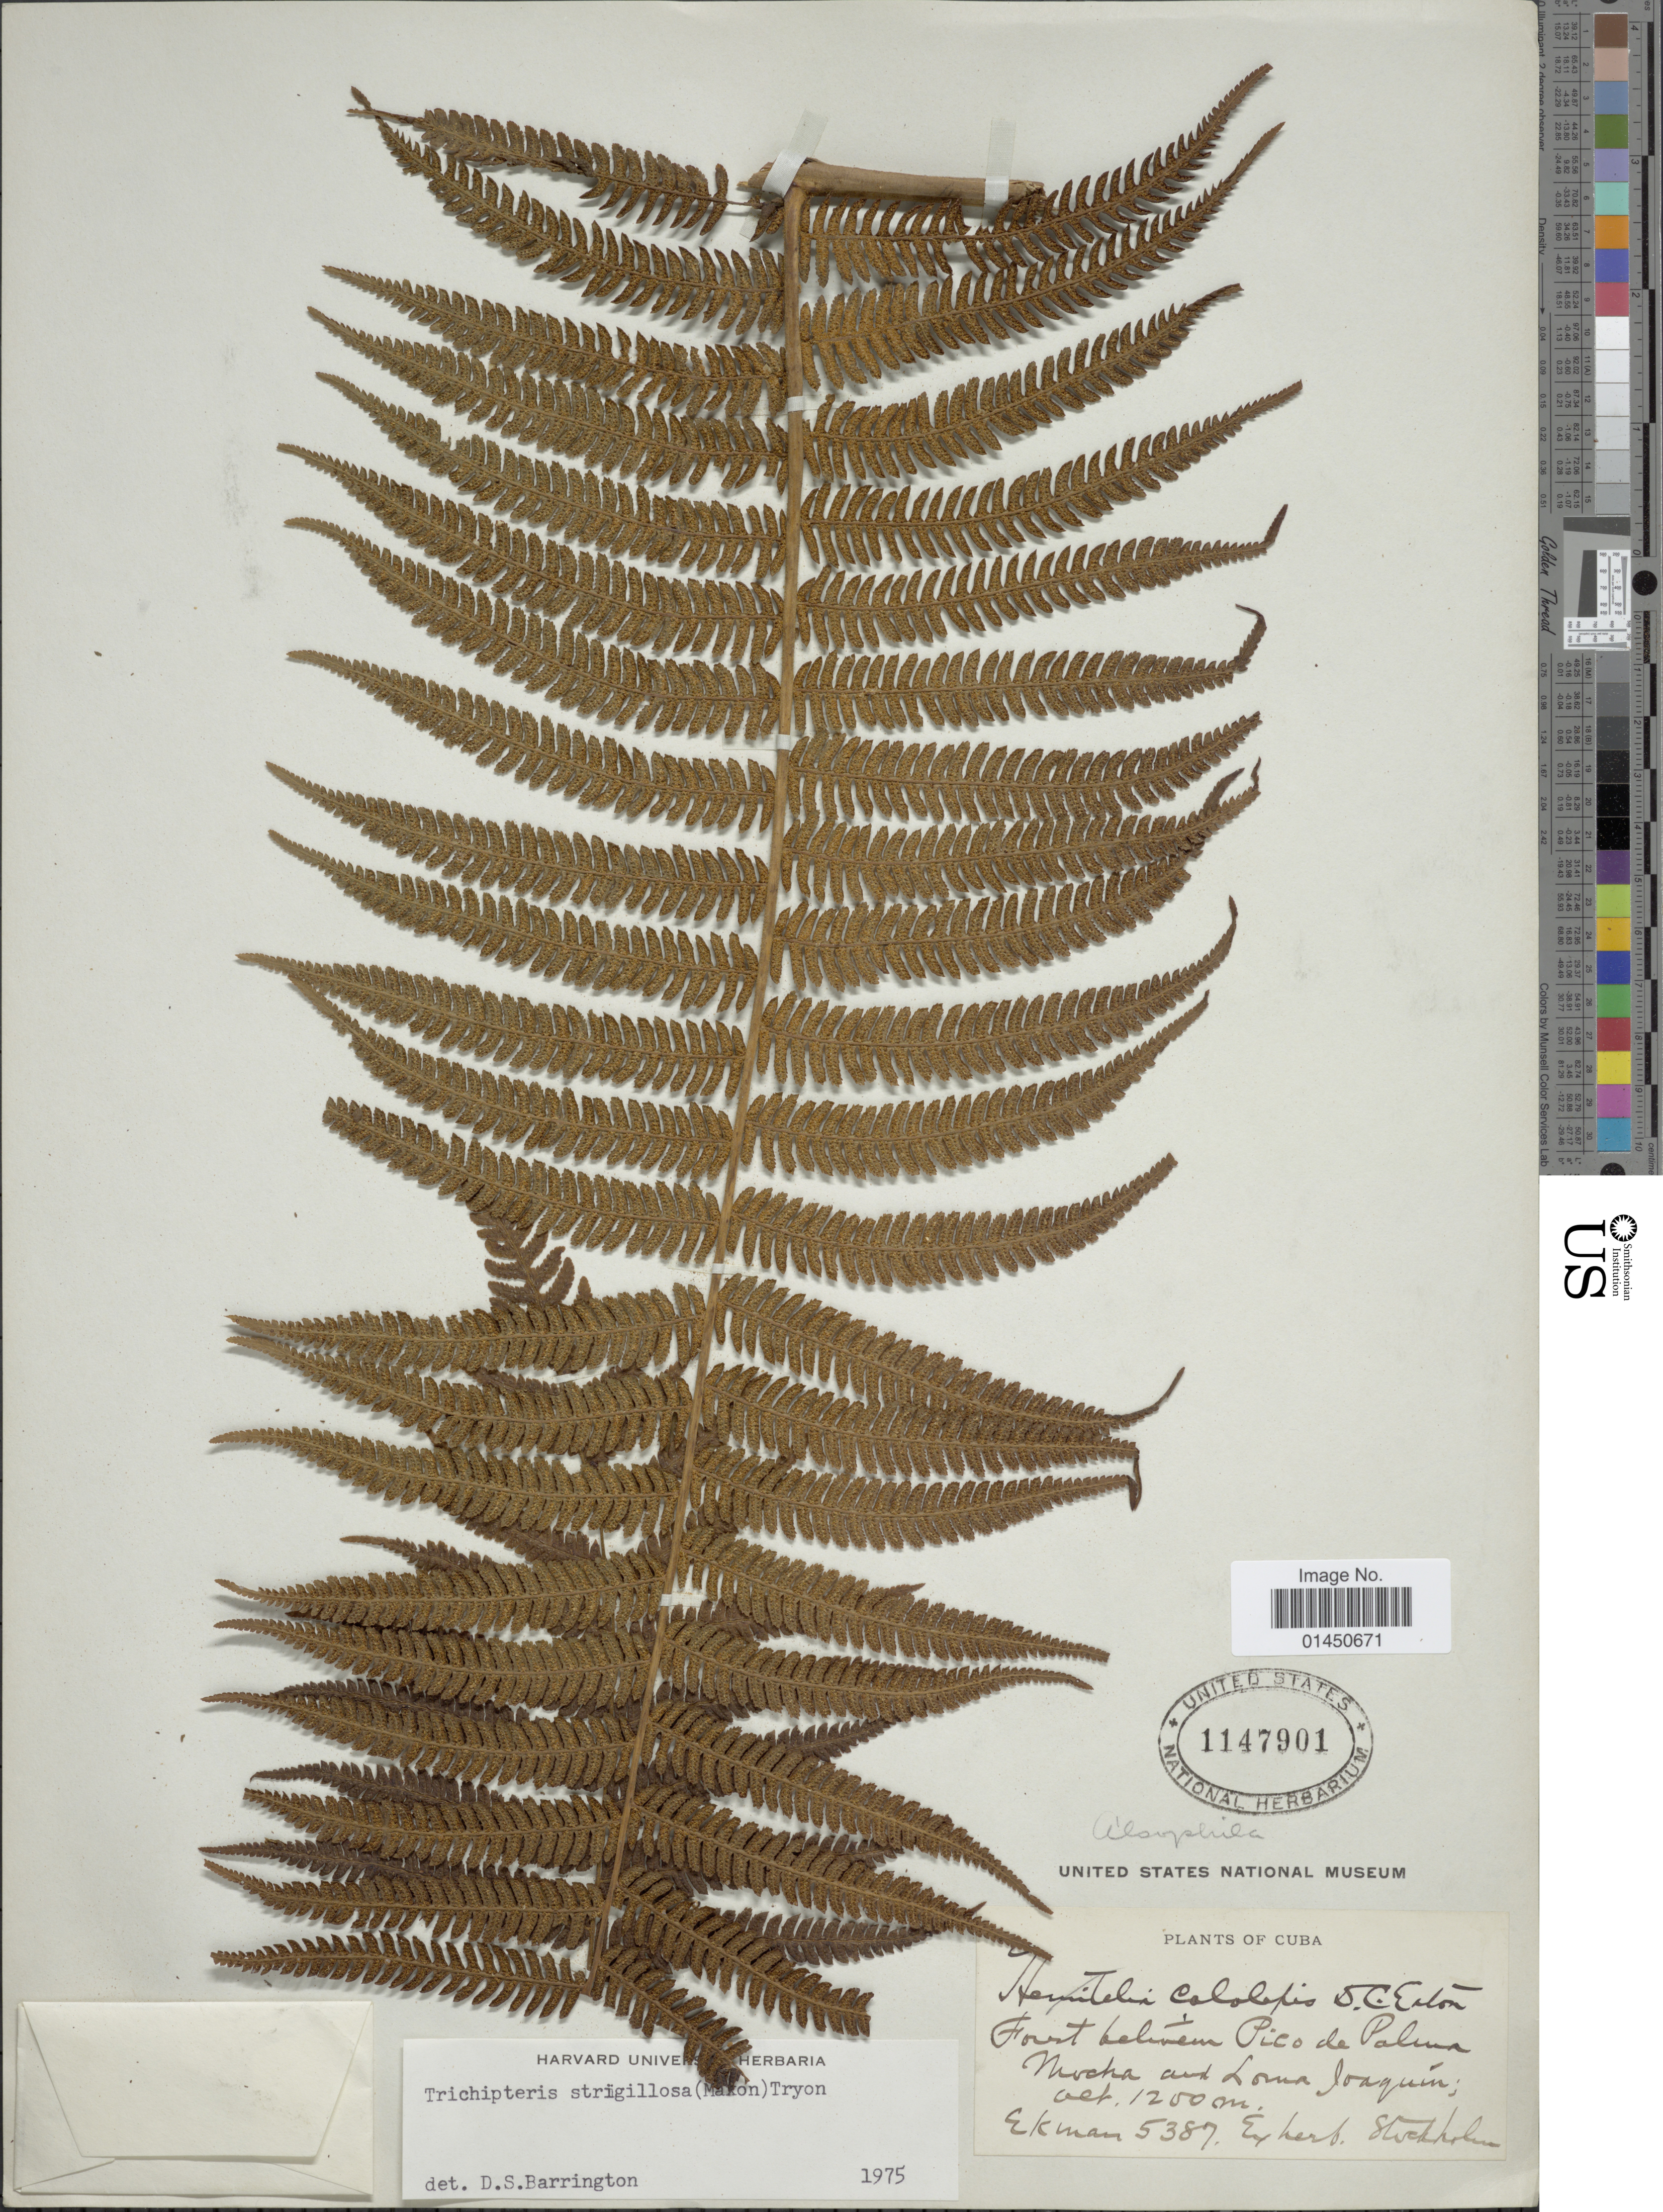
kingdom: Plantae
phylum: Tracheophyta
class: Polypodiopsida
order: Cyatheales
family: Cyatheaceae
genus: Cyathea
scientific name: Cyathea strigillosa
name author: (Maxon) Domin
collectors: E. L. Ekman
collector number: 5387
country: Cuba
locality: Forest between Pico de Palma Mocha and Loma Joaquín.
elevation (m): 1200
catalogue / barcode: US 1147901